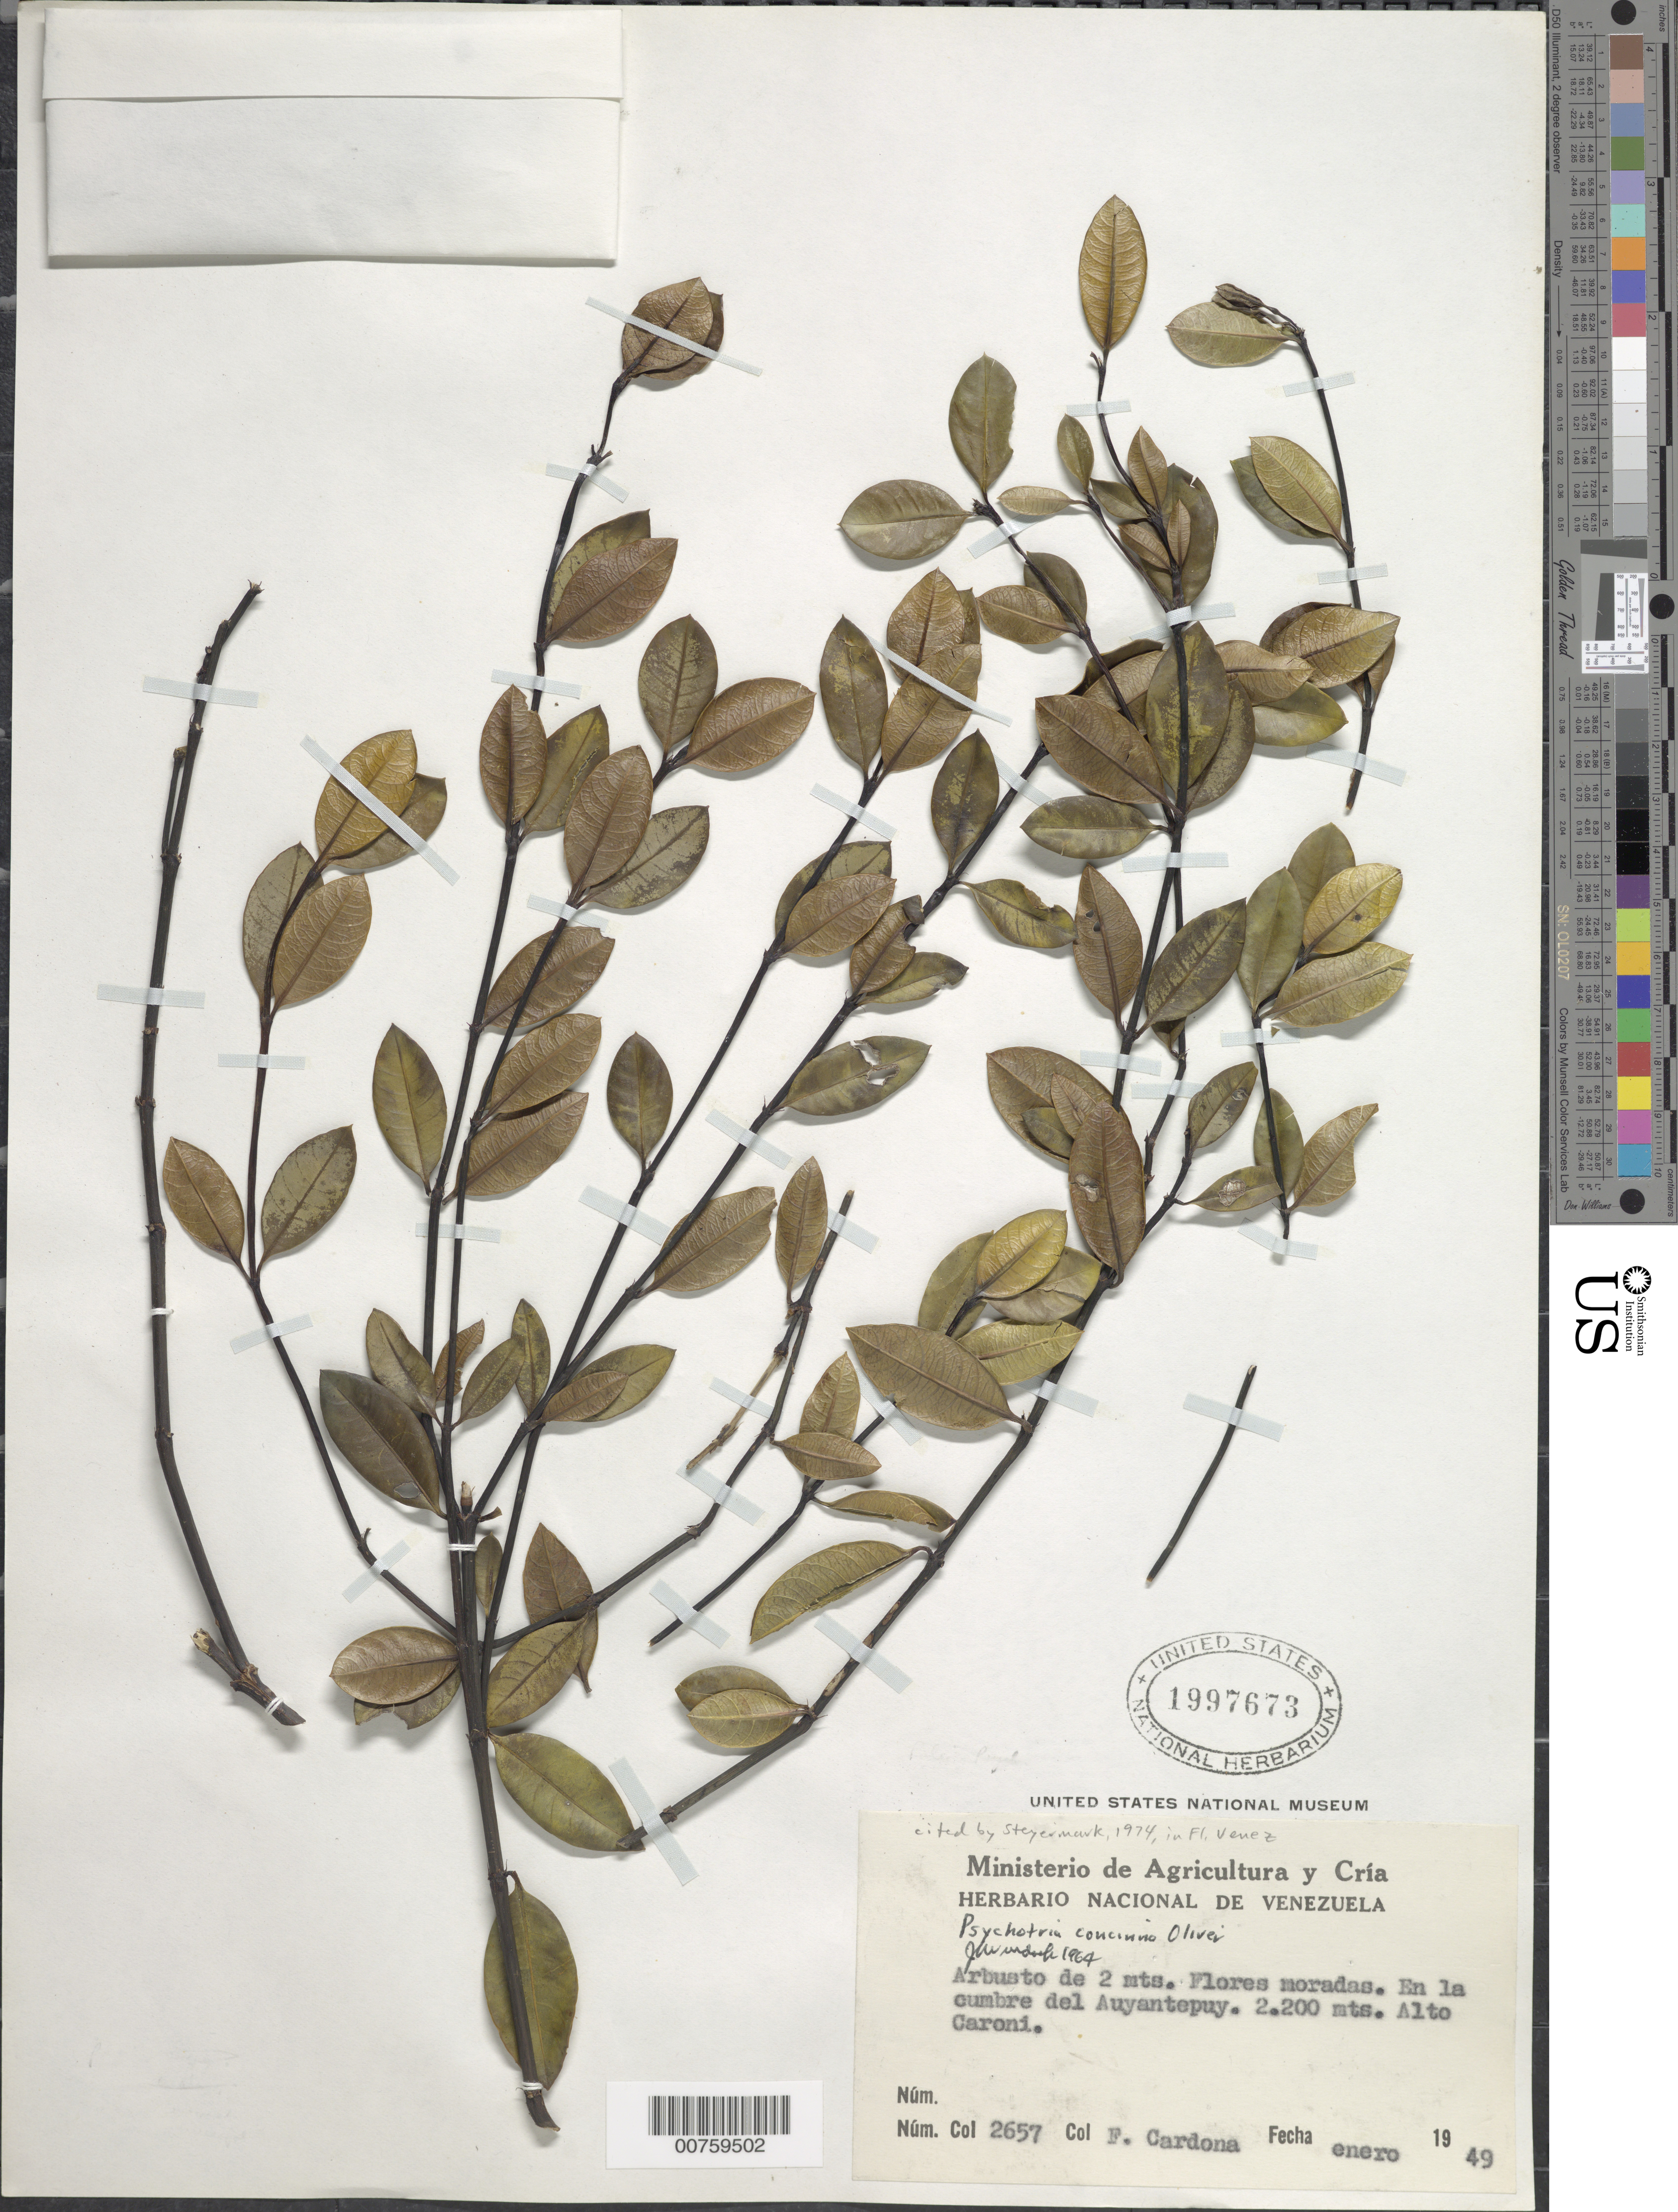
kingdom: Plantae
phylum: Tracheophyta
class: Magnoliopsida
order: Gentianales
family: Rubiaceae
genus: Psychotria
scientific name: Psychotria concinna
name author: Oliv.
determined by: Wurdack, John J., (US), US (UNITED STATES)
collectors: F. Cardona Puig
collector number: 2657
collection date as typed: Jan-49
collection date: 1949-01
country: Venezuela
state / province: Bolívar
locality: Cerro Auyantepuí, Alto Río Caroní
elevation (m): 2200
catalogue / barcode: US 1997673